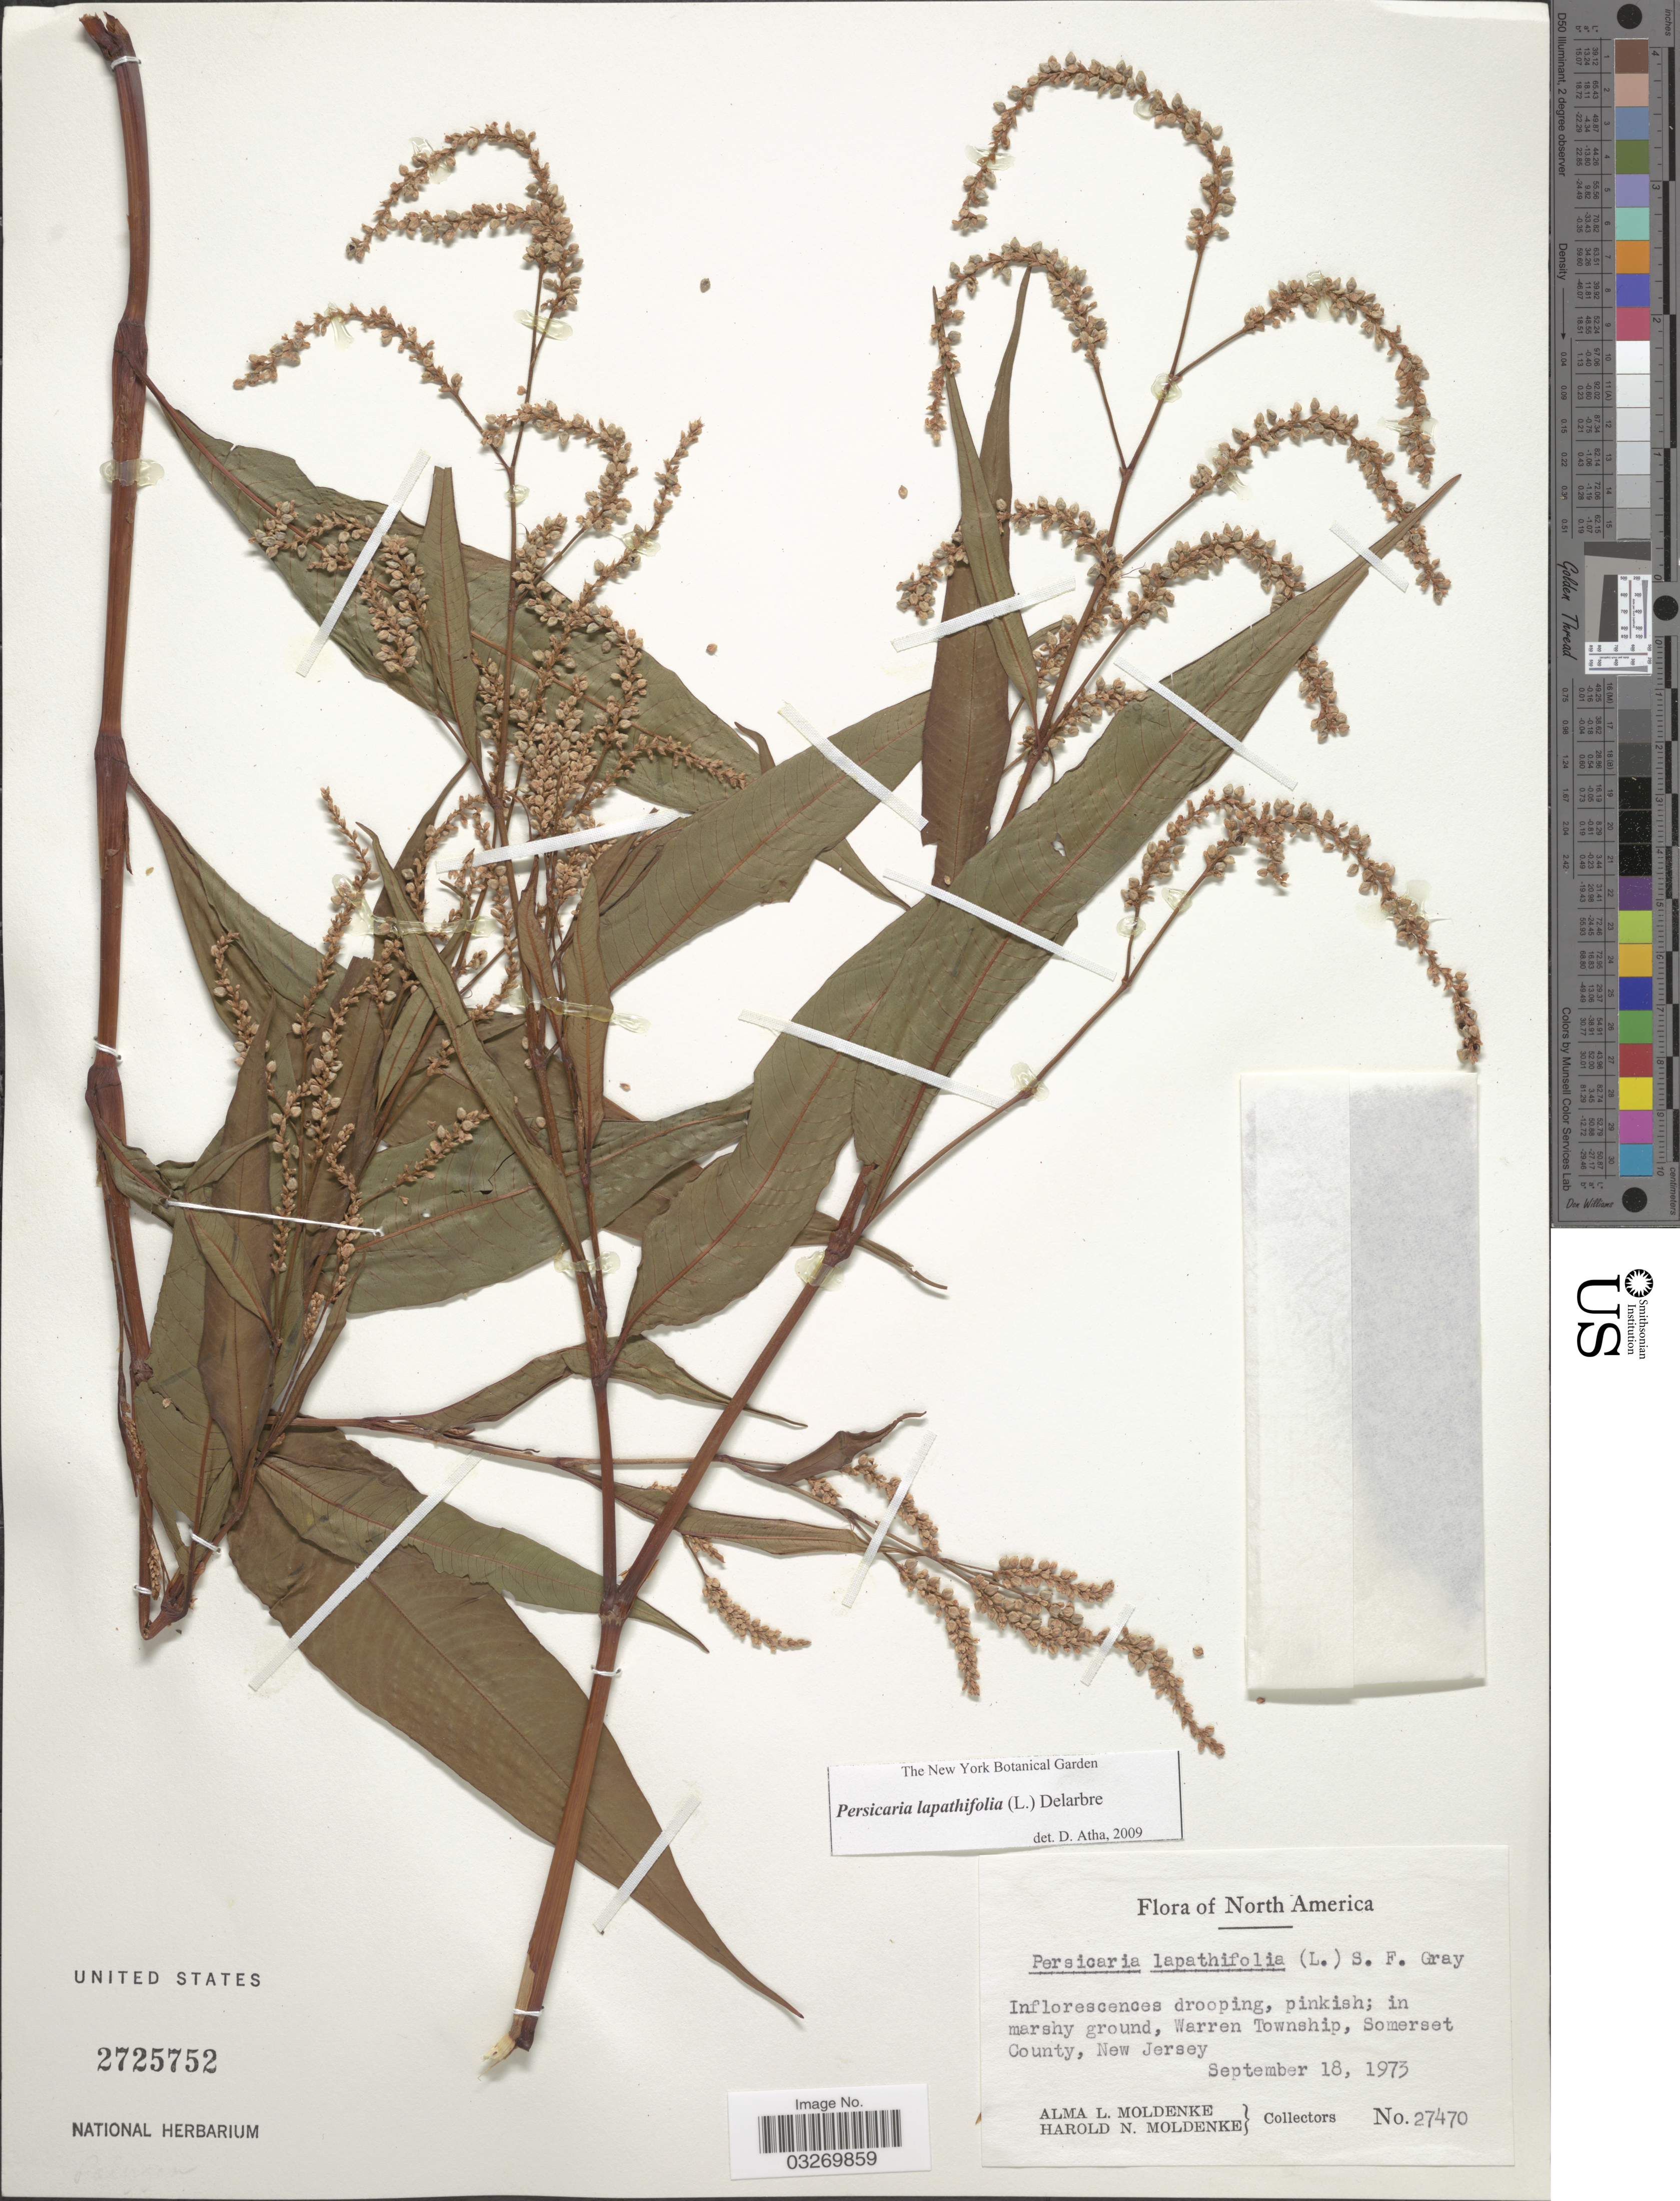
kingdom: Plantae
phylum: Tracheophyta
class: Magnoliopsida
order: Caryophyllales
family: Polygonaceae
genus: Persicaria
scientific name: Persicaria lapathifolia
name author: (L.) Delarbre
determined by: Atha, D. E.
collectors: A. L. Moldenke & H. N. Moldenke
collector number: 27470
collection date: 1973-09-18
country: United States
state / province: New Jersey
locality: In marshy ground, Warren Township, Somerset County.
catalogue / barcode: US 2725752